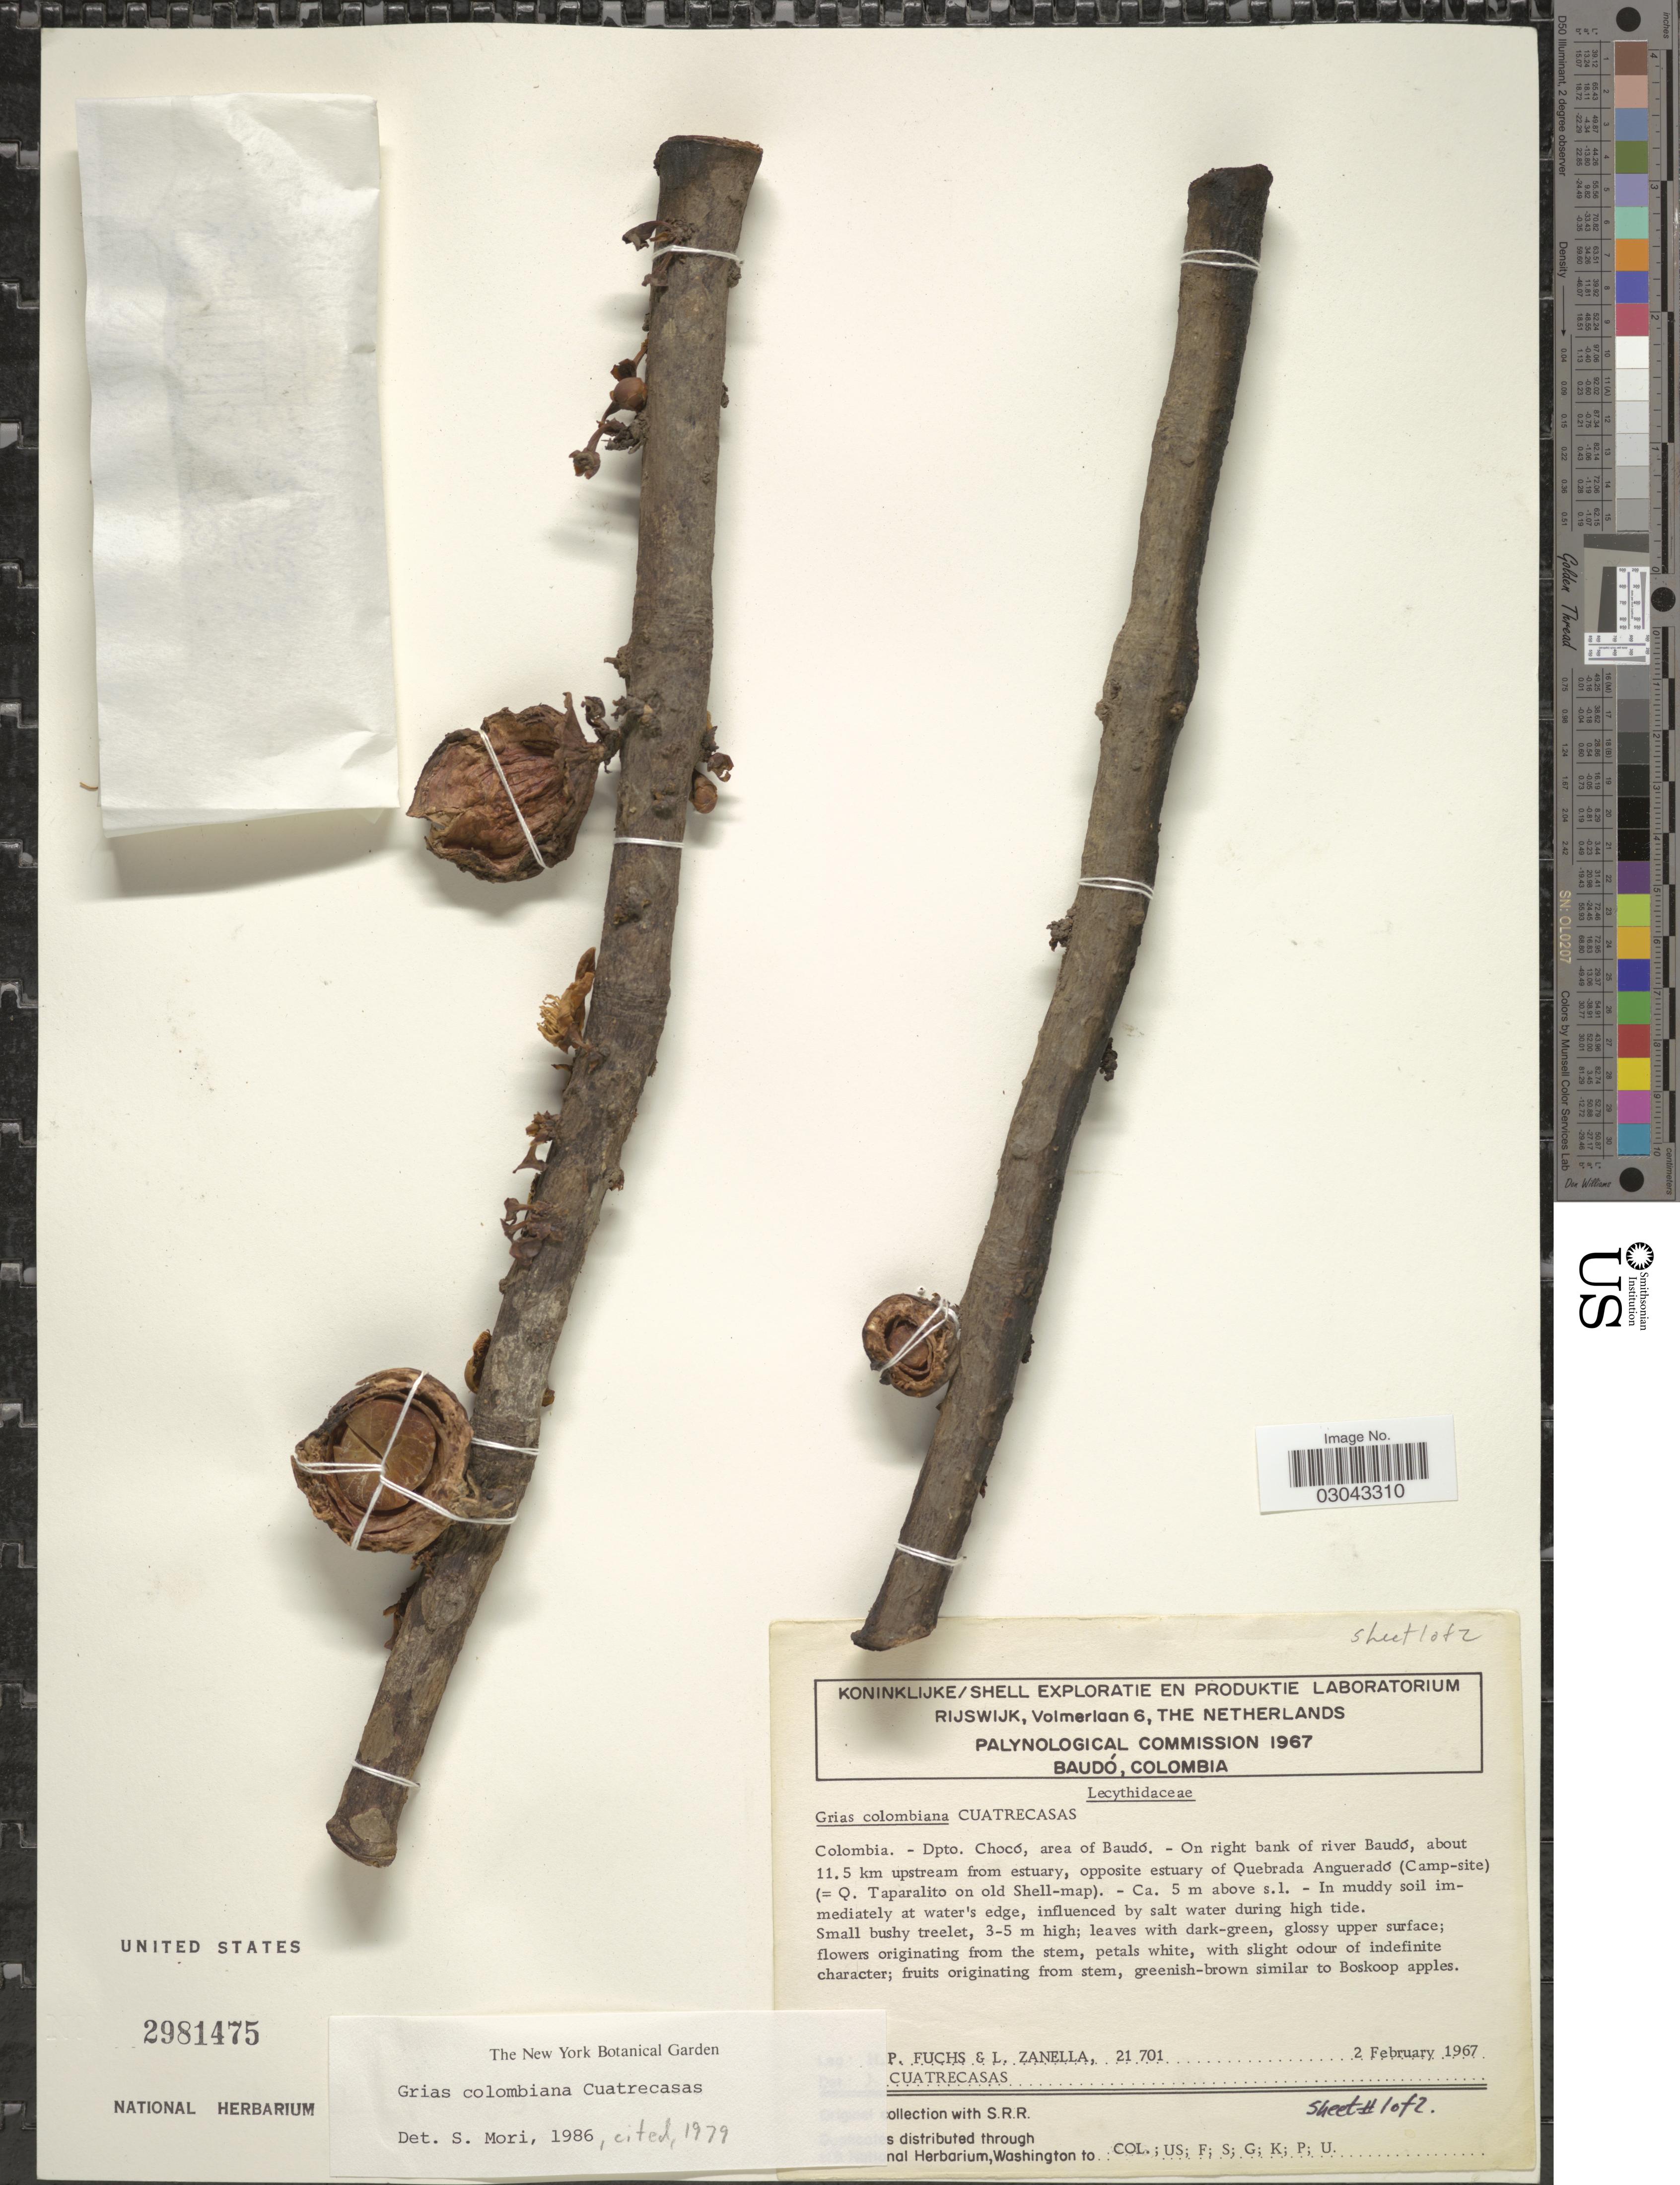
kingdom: Plantae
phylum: Tracheophyta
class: Magnoliopsida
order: Ericales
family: Lecythidaceae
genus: Grias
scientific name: Grias colombiana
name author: Cuatrec.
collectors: H. P. Fuchs & L. Zanella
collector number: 21701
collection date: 1967-02-02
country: Colombia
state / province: Chocó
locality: Dpto. Chocó, area of Baudó, On right bank of river Baudó, about 11.5 km upstream from estuary, opposite of Quebrada Angueradó (Camp-site).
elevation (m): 5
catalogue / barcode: US 2981475